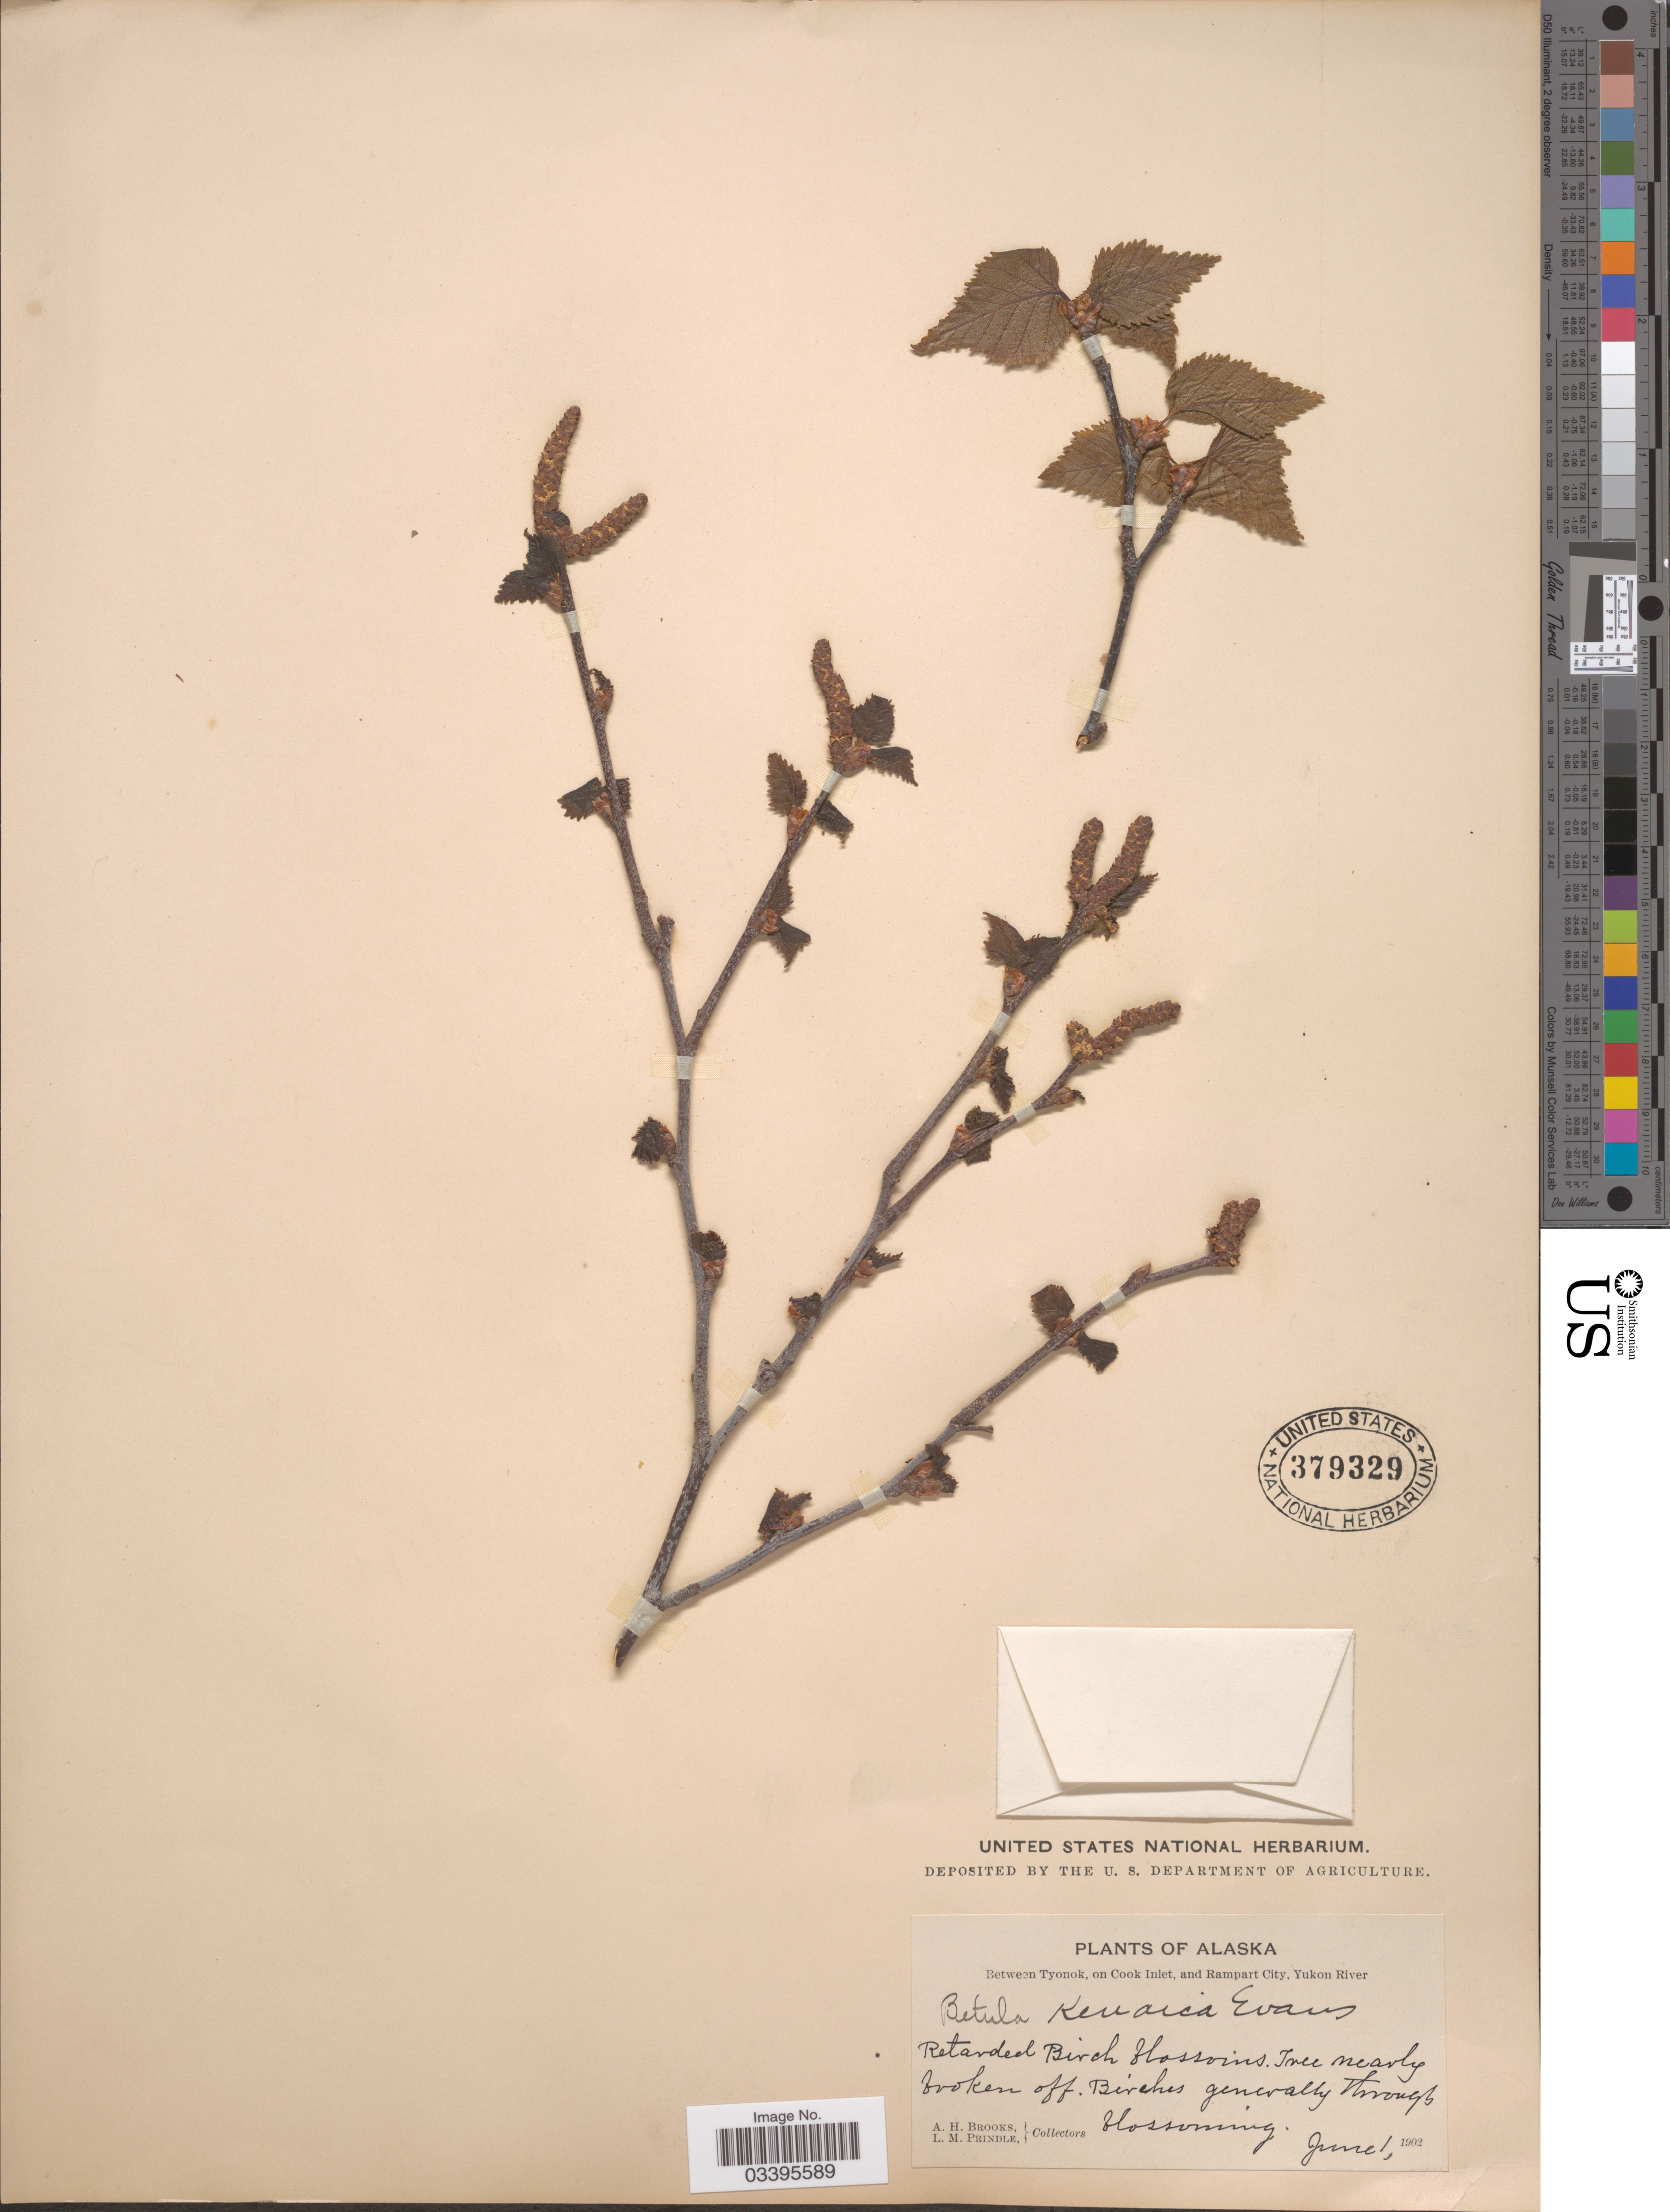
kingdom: Plantae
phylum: Tracheophyta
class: Magnoliopsida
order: Fagales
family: Betulaceae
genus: Betula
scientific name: Betula kenaica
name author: W.H. Evans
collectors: A. Brooks & L. Prindle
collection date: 1902-06-01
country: United States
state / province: Alaska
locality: Between Tyonok, on Cook Inlet, and Rampart City, Yukon River.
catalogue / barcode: US 379329